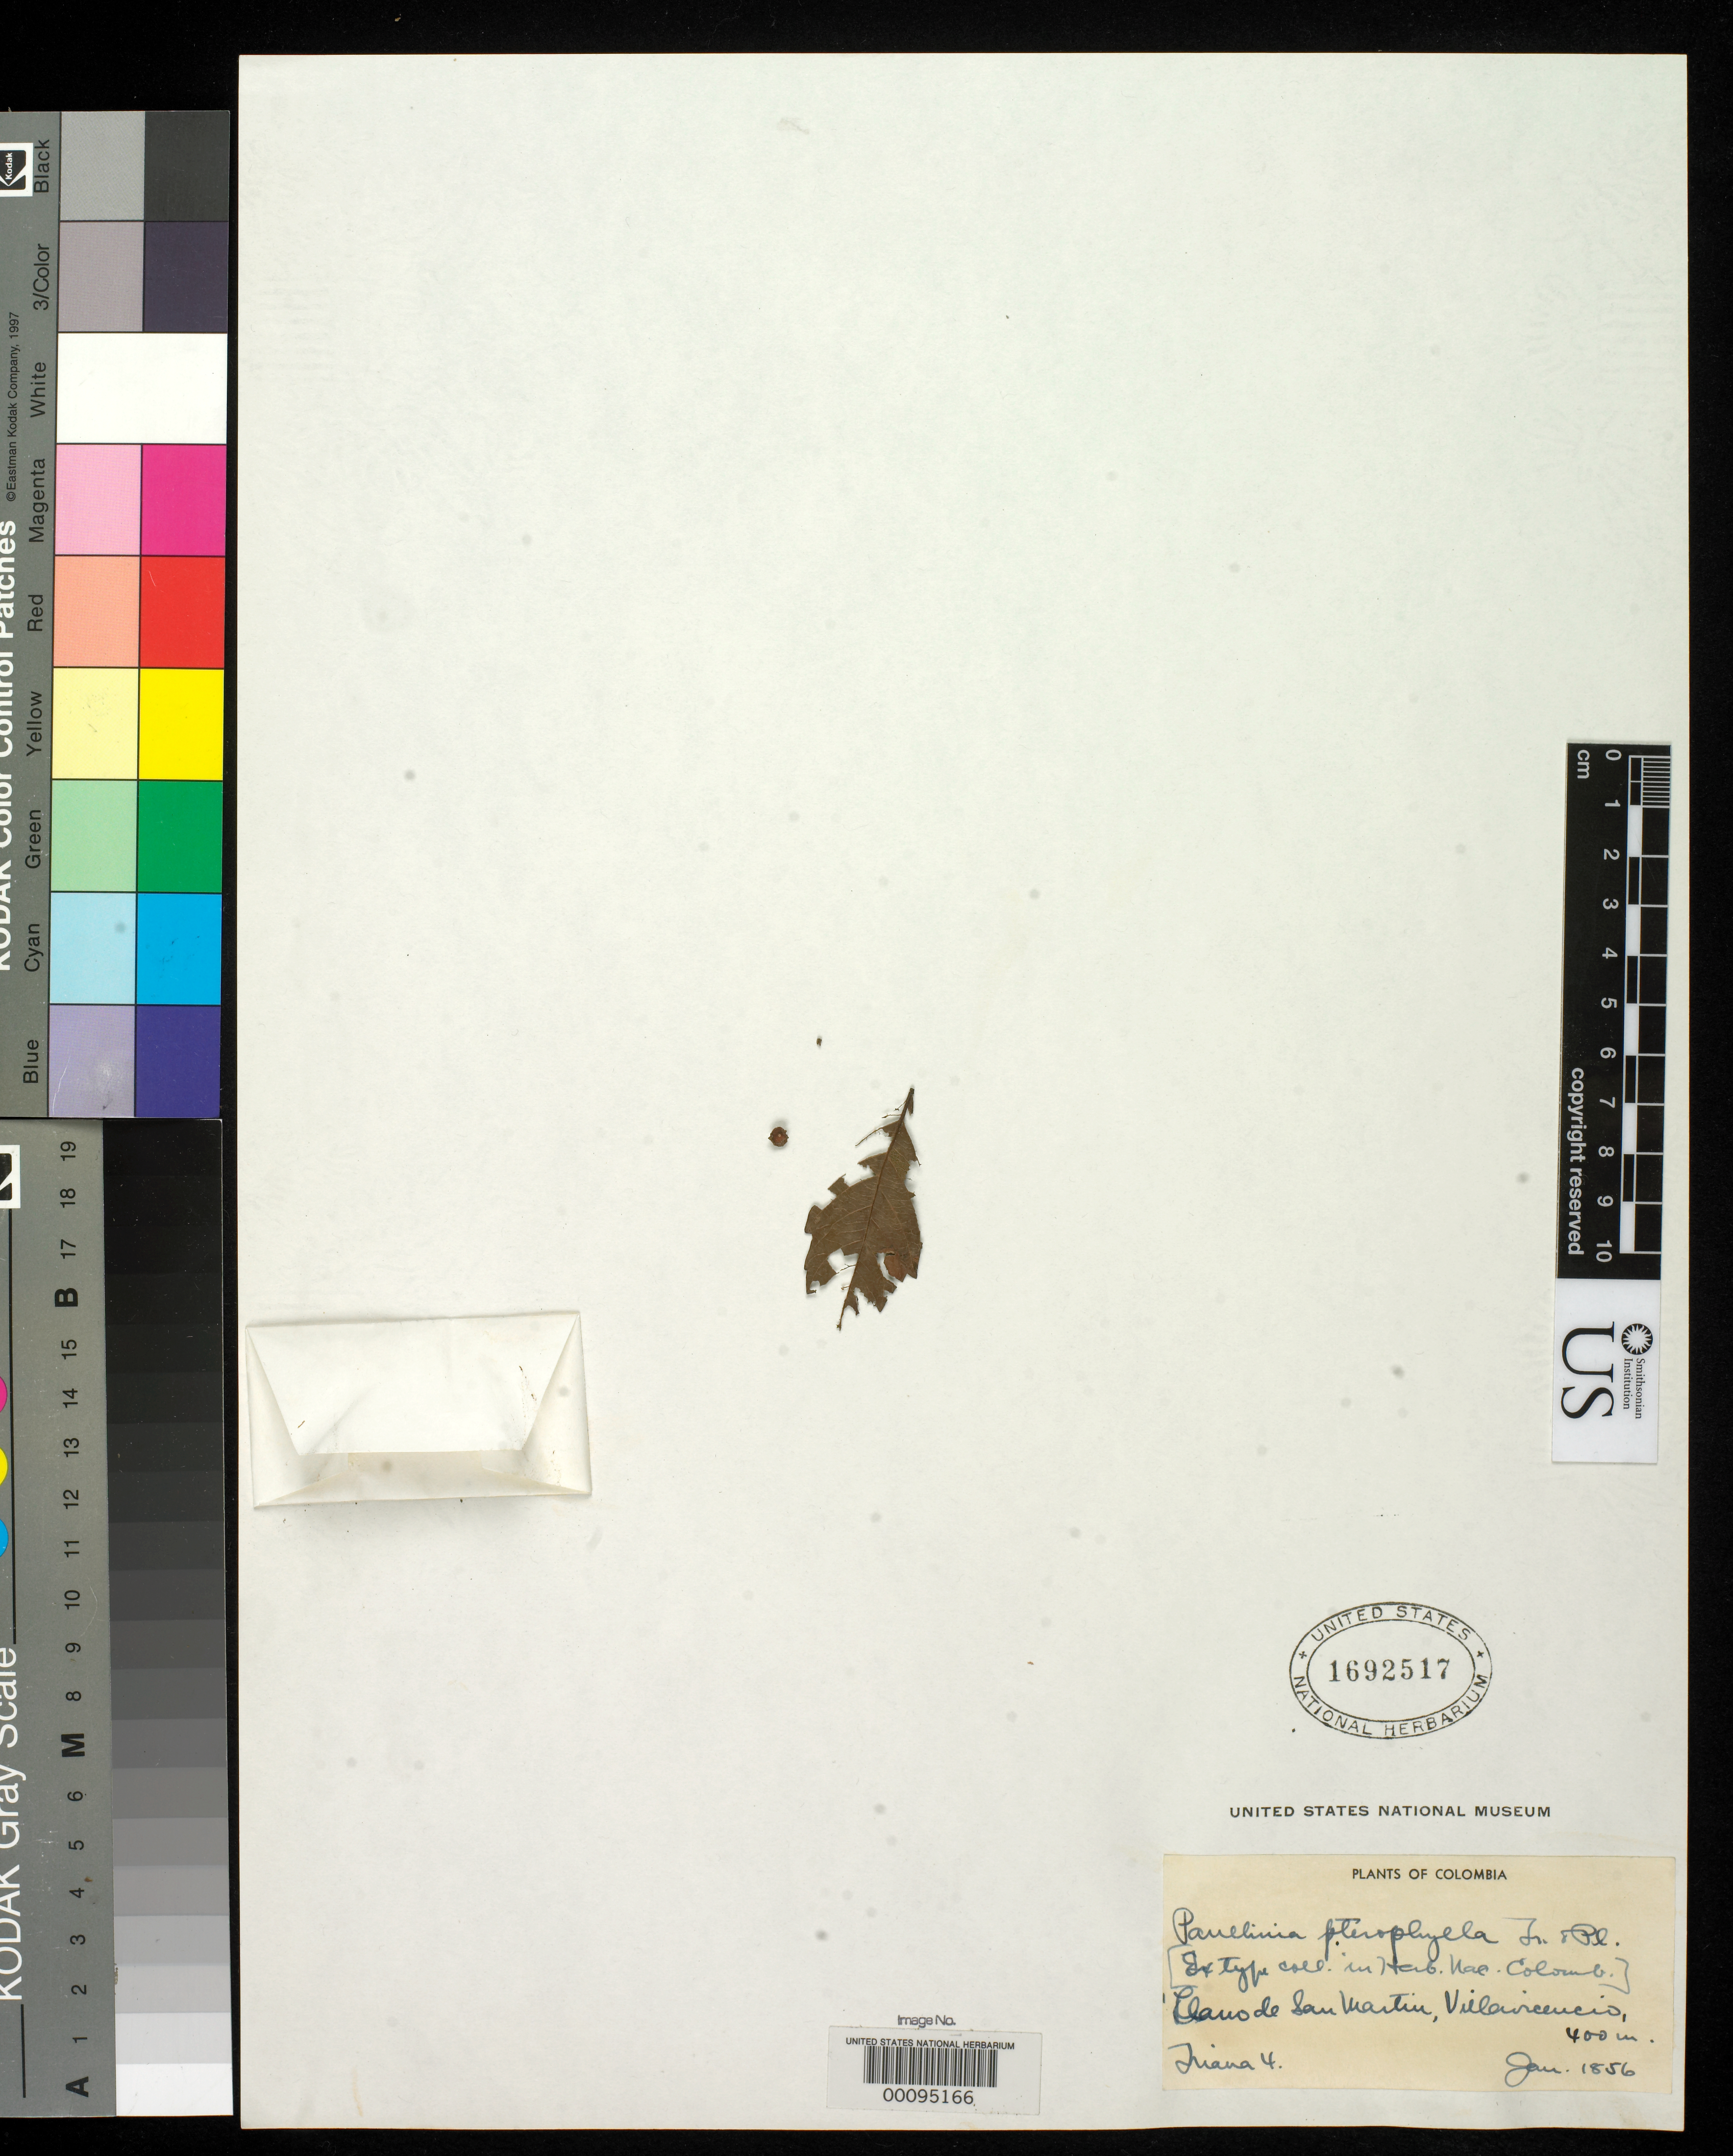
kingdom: Plantae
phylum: Tracheophyta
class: Magnoliopsida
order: Sapindales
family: Sapindaceae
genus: Paullinia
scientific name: Paullinia pterophylla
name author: Triana & Planch.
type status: Type Material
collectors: J. J. Triana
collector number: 4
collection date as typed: Jan 1856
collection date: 1856-01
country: Colombia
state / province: Meta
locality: Villa Vicencia.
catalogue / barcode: US 1692517